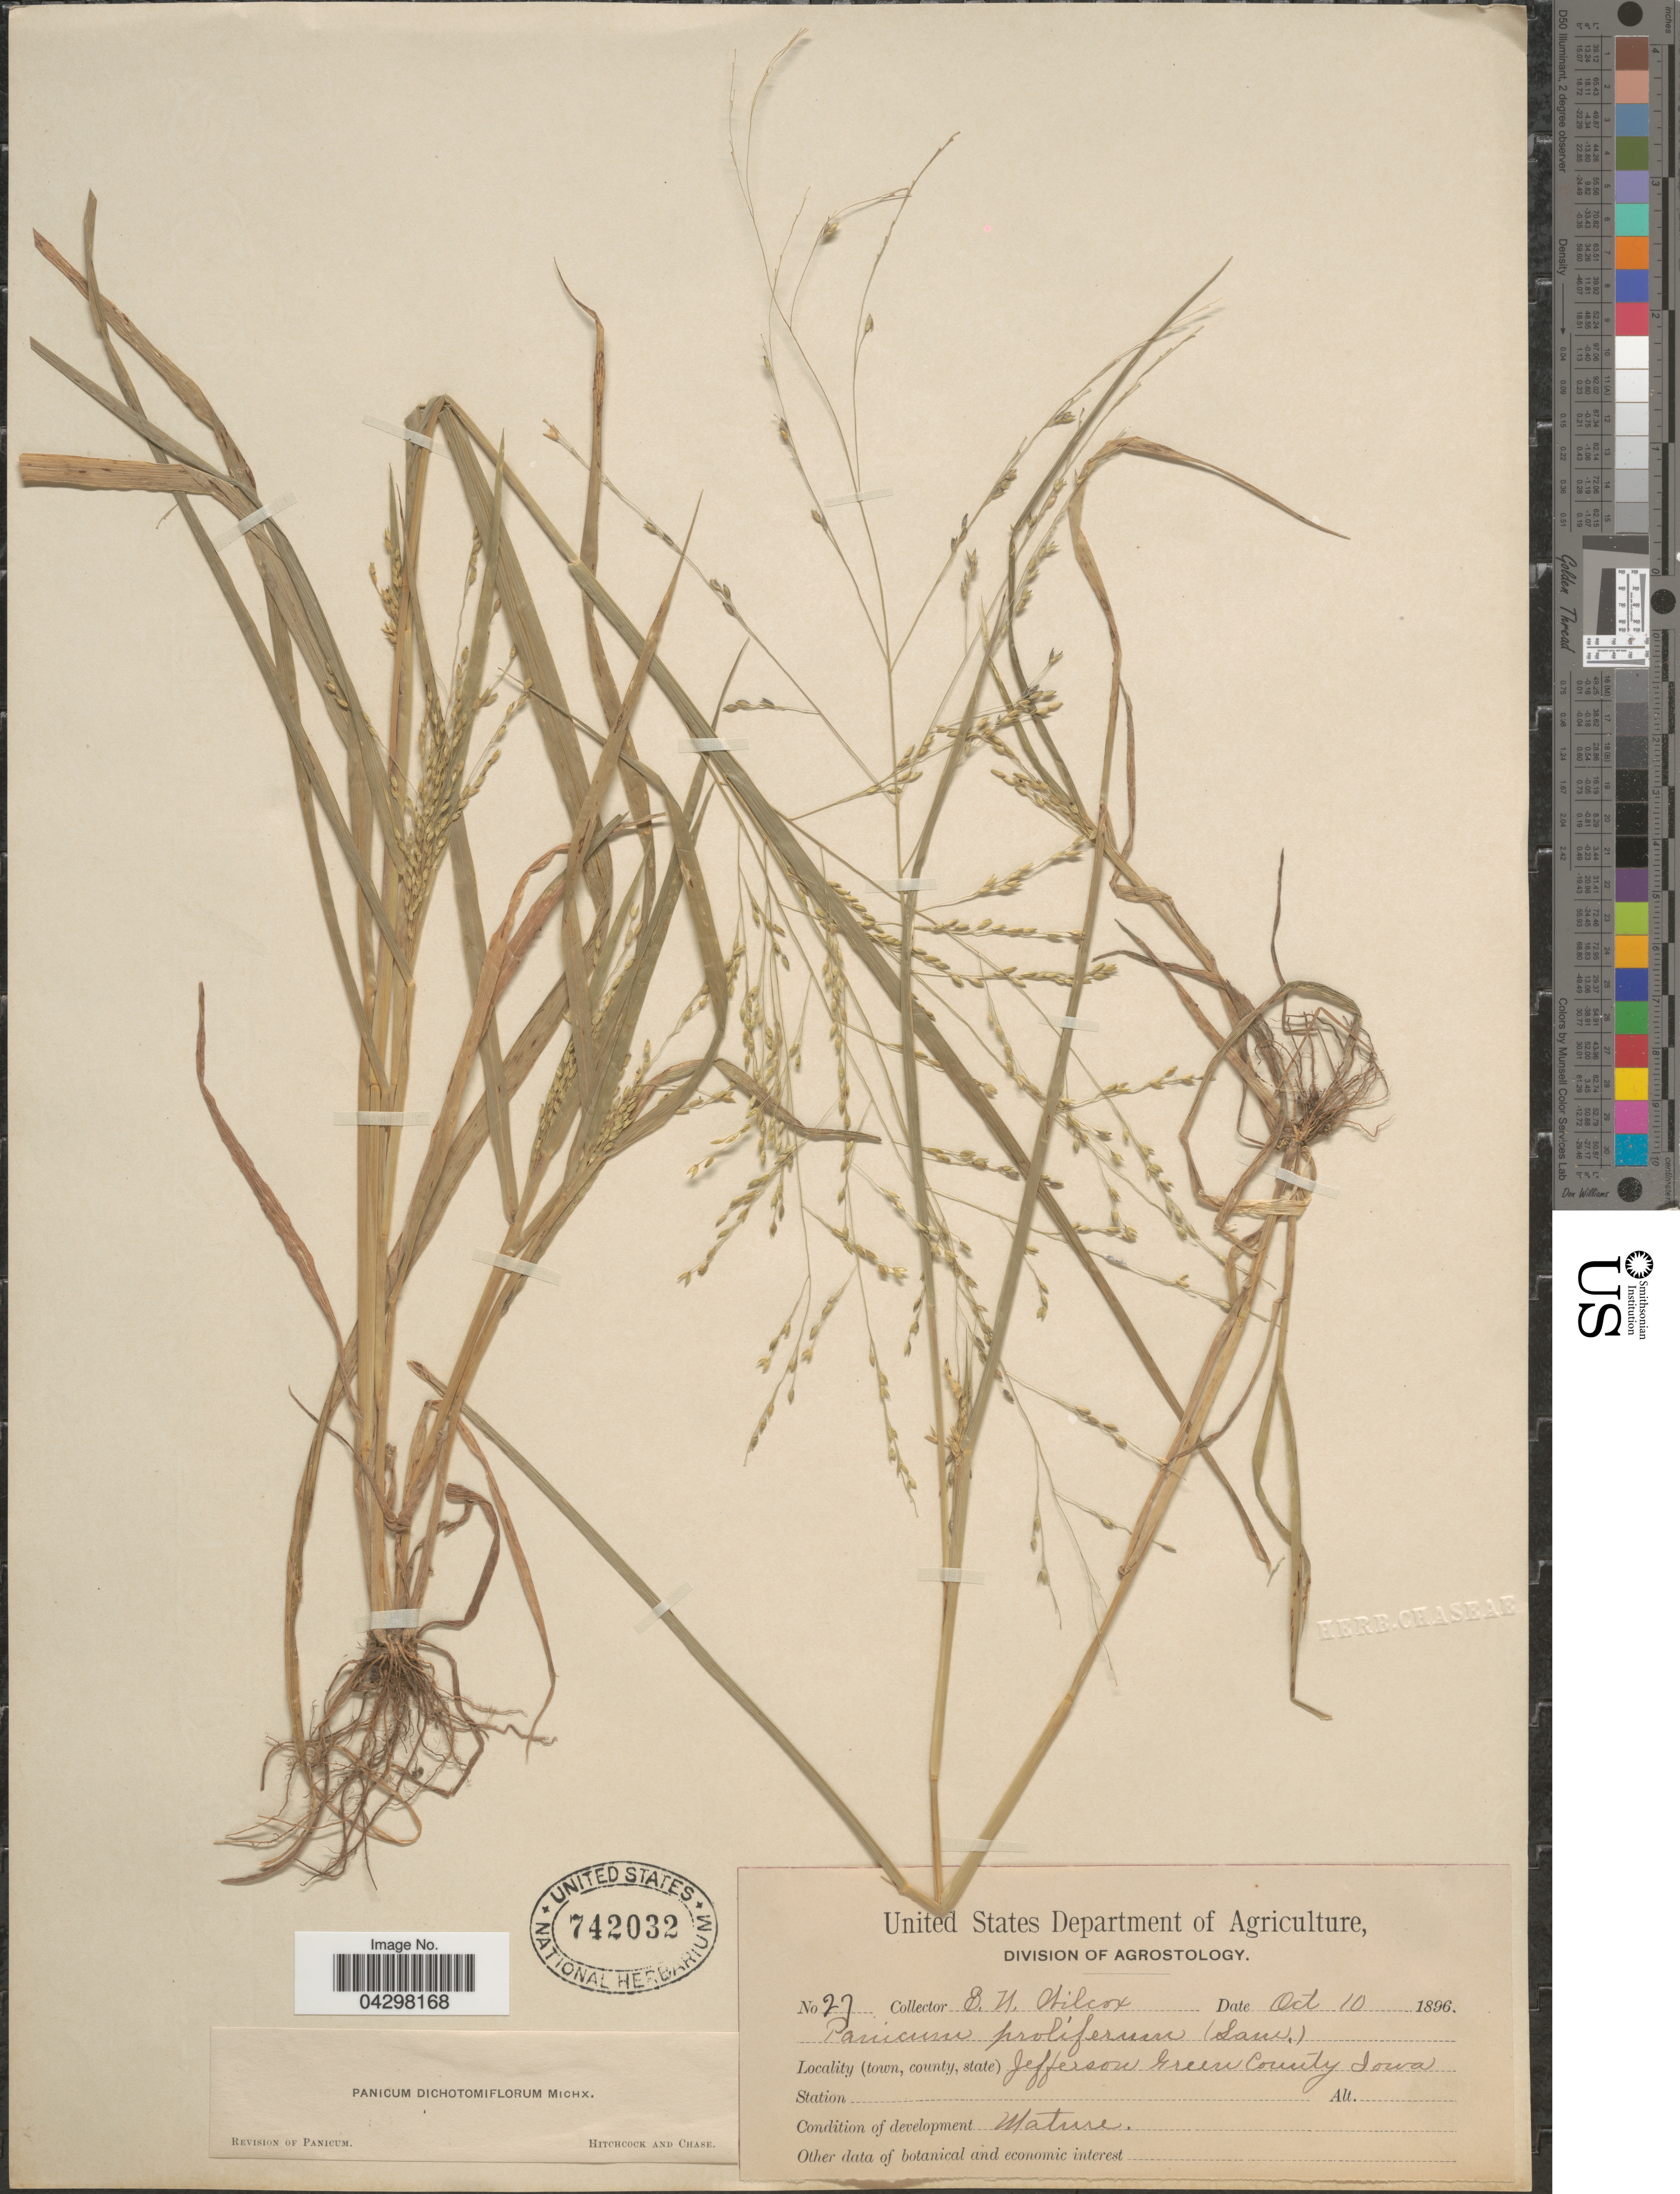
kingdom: Plantae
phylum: Tracheophyta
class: Liliopsida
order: Poales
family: Poaceae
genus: Panicum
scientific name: Panicum dichotomiflorum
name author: Michx.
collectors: E. Wilcox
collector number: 27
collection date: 1896-10-10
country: United States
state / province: Iowa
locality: Jefferson Green County.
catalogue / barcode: US 742032